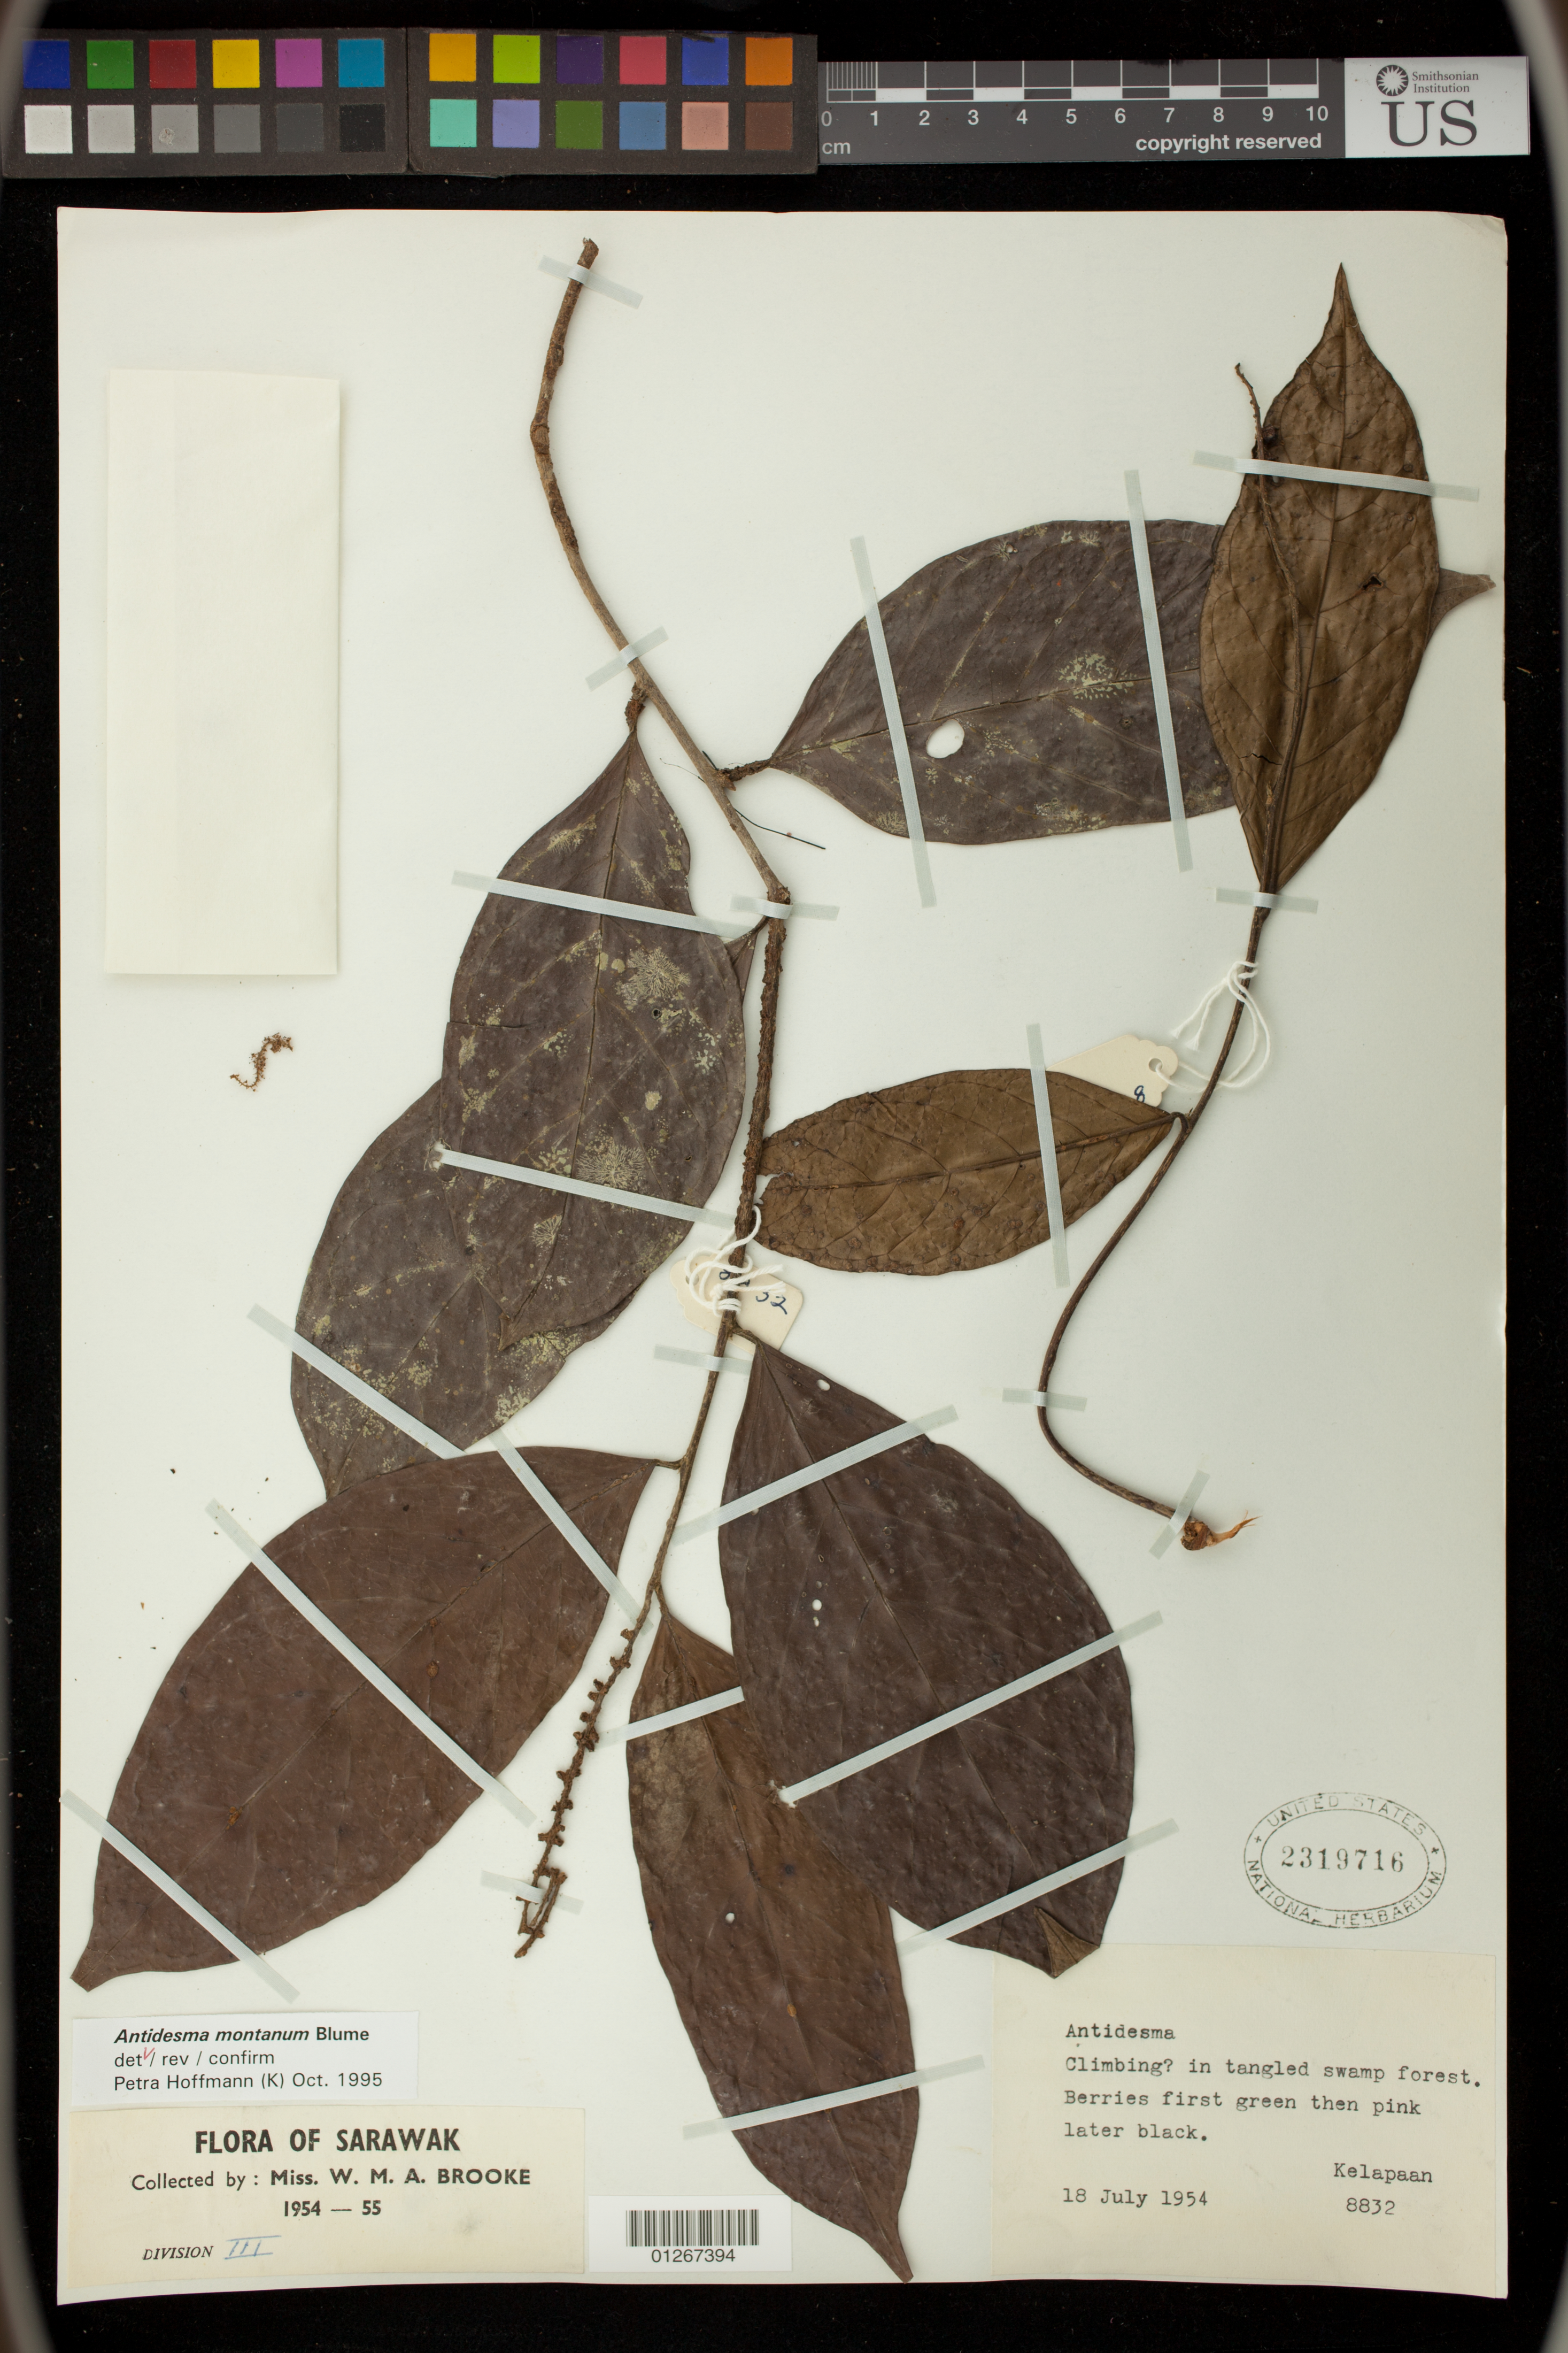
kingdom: Plantae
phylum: Tracheophyta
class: Magnoliopsida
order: Malpighiales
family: Phyllanthaceae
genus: Antidesma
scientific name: Antidesma montanum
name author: Blume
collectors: W. Brooke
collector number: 8832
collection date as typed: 18 Jul 1954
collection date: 1954-07-18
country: Malaysia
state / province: Sarawak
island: Borneo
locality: Kelapaan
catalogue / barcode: US 2319716